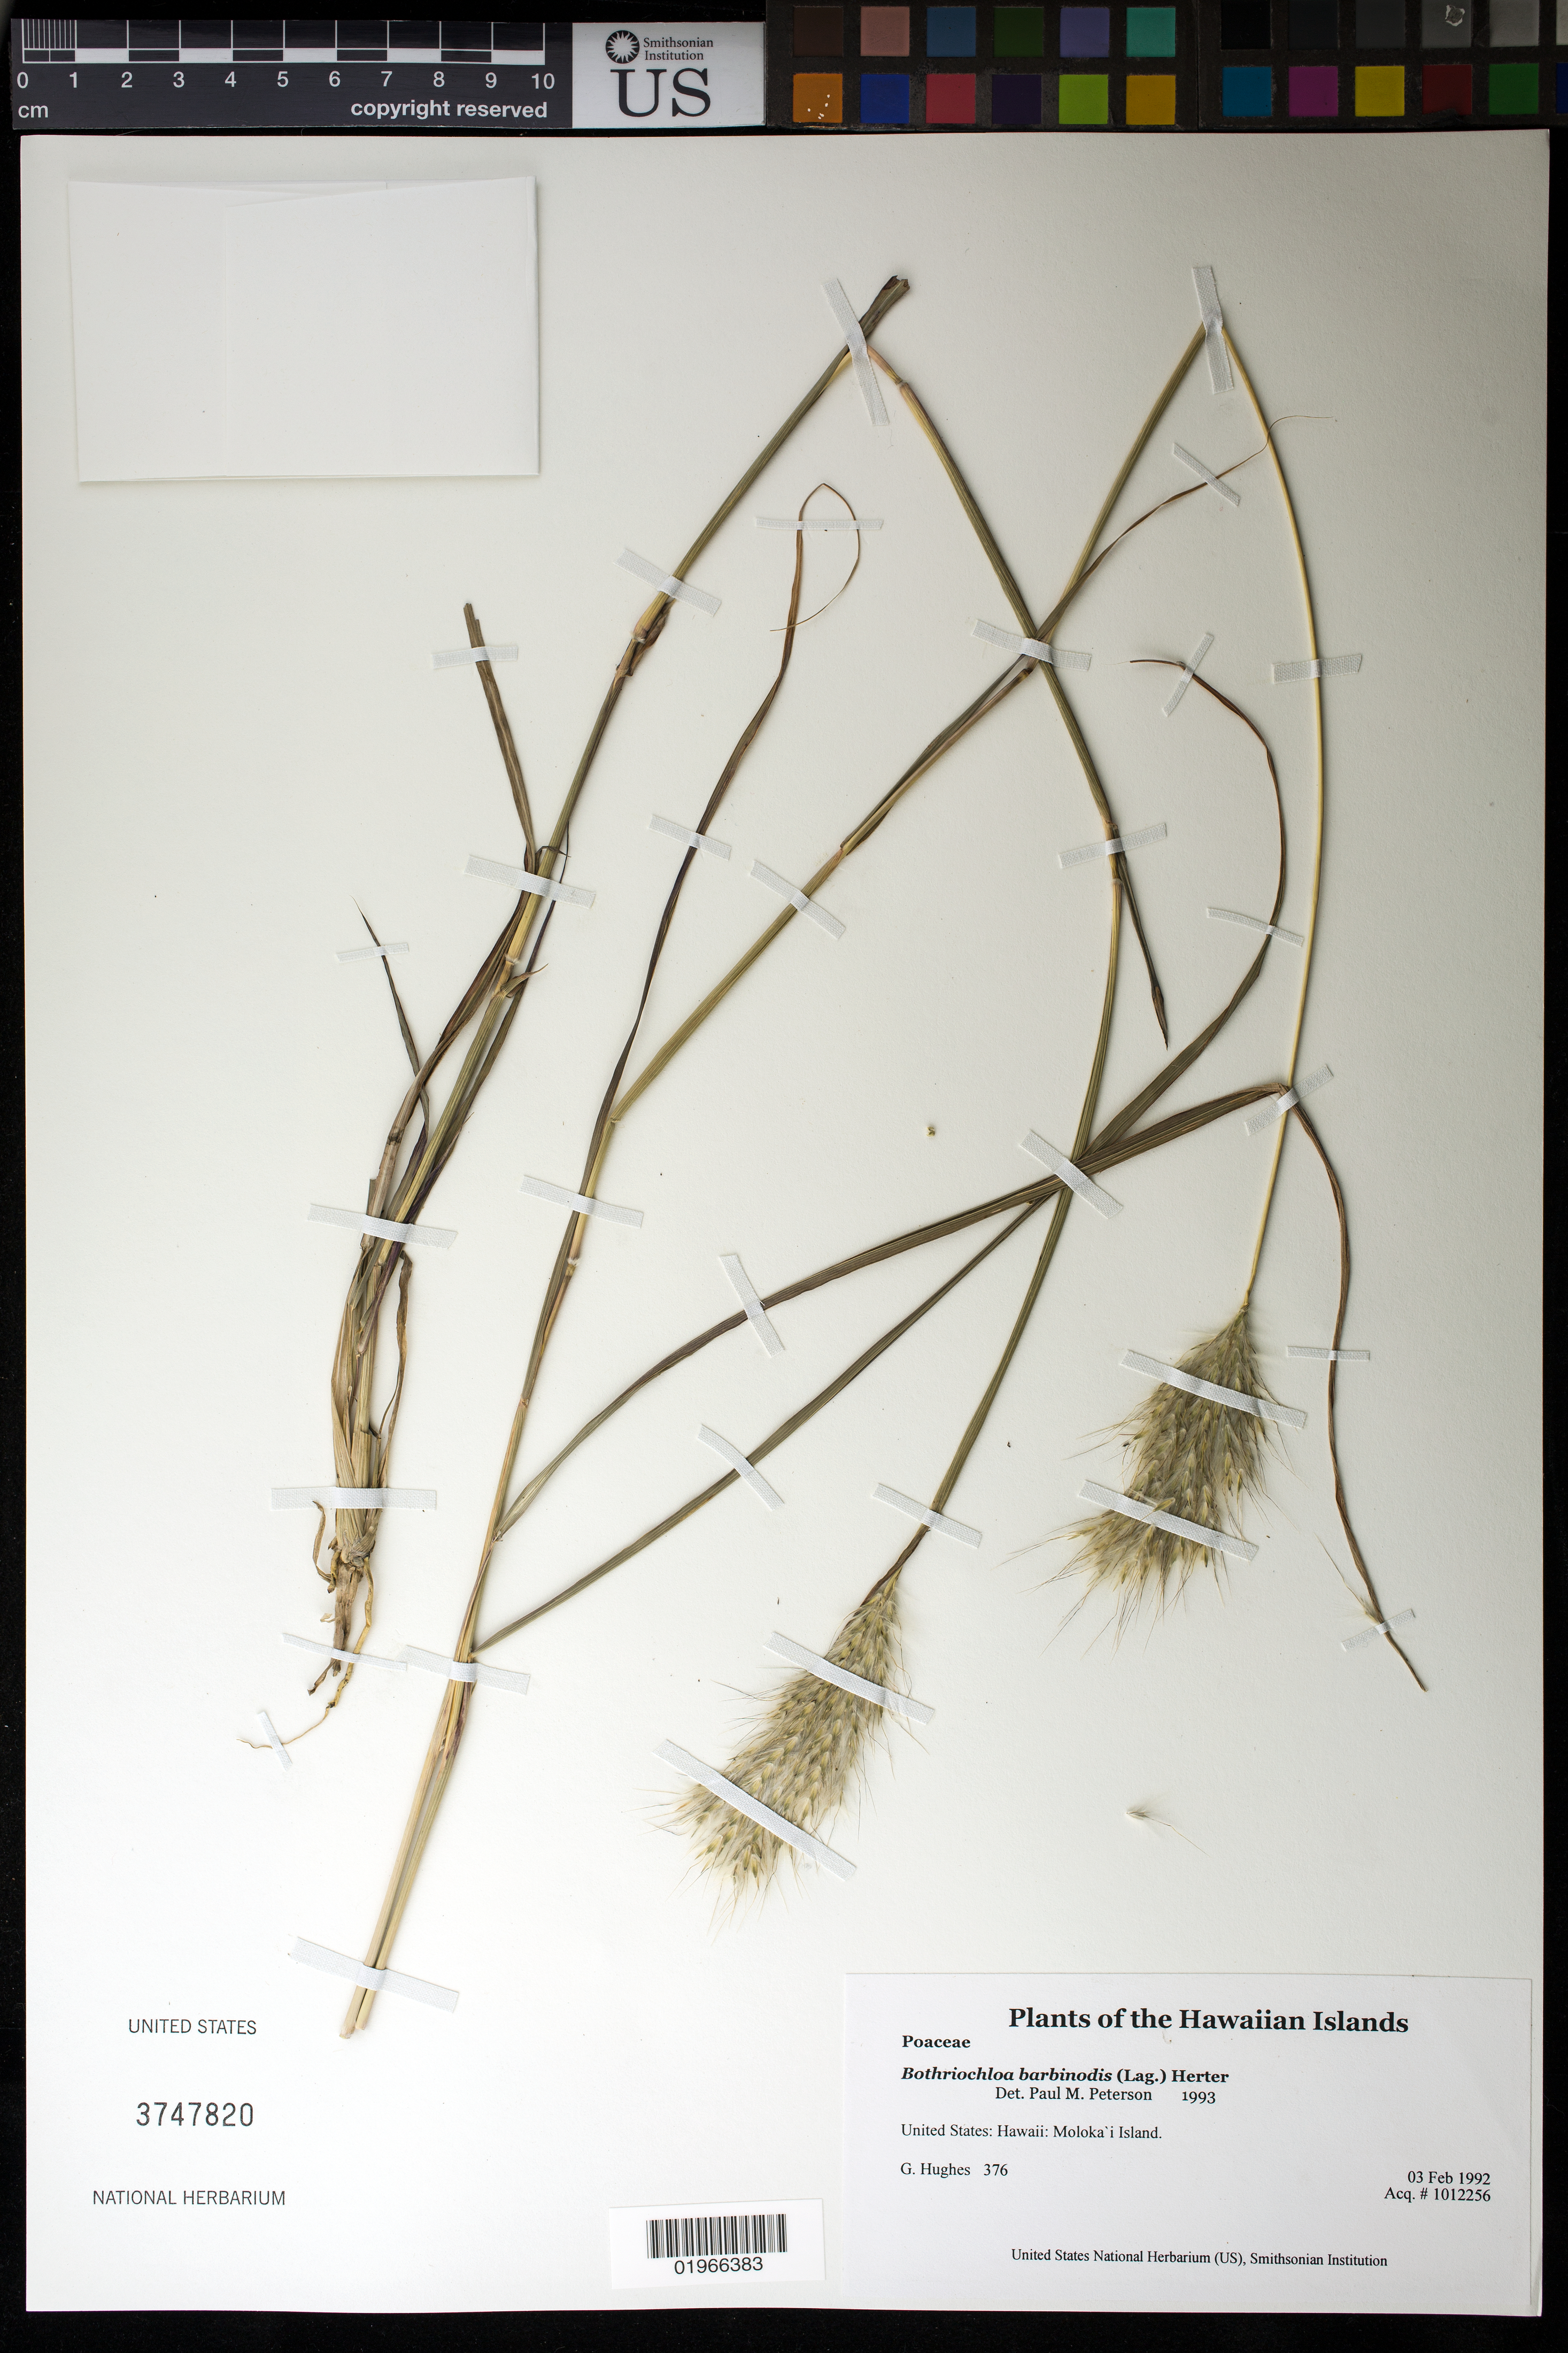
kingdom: Plantae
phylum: Tracheophyta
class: Liliopsida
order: Poales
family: Poaceae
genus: Bothriochloa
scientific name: Bothriochloa barbinodis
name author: (Lag.) Herter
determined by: Peterson, Paul M., (BOT), Smithsonian Institution - National Museum of Natural History (UNITED STATES)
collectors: G. Hughes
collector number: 376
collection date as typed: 2-3-92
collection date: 1992-02-03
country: United States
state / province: Hawaii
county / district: Maui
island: Moloka'i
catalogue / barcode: US 3747820